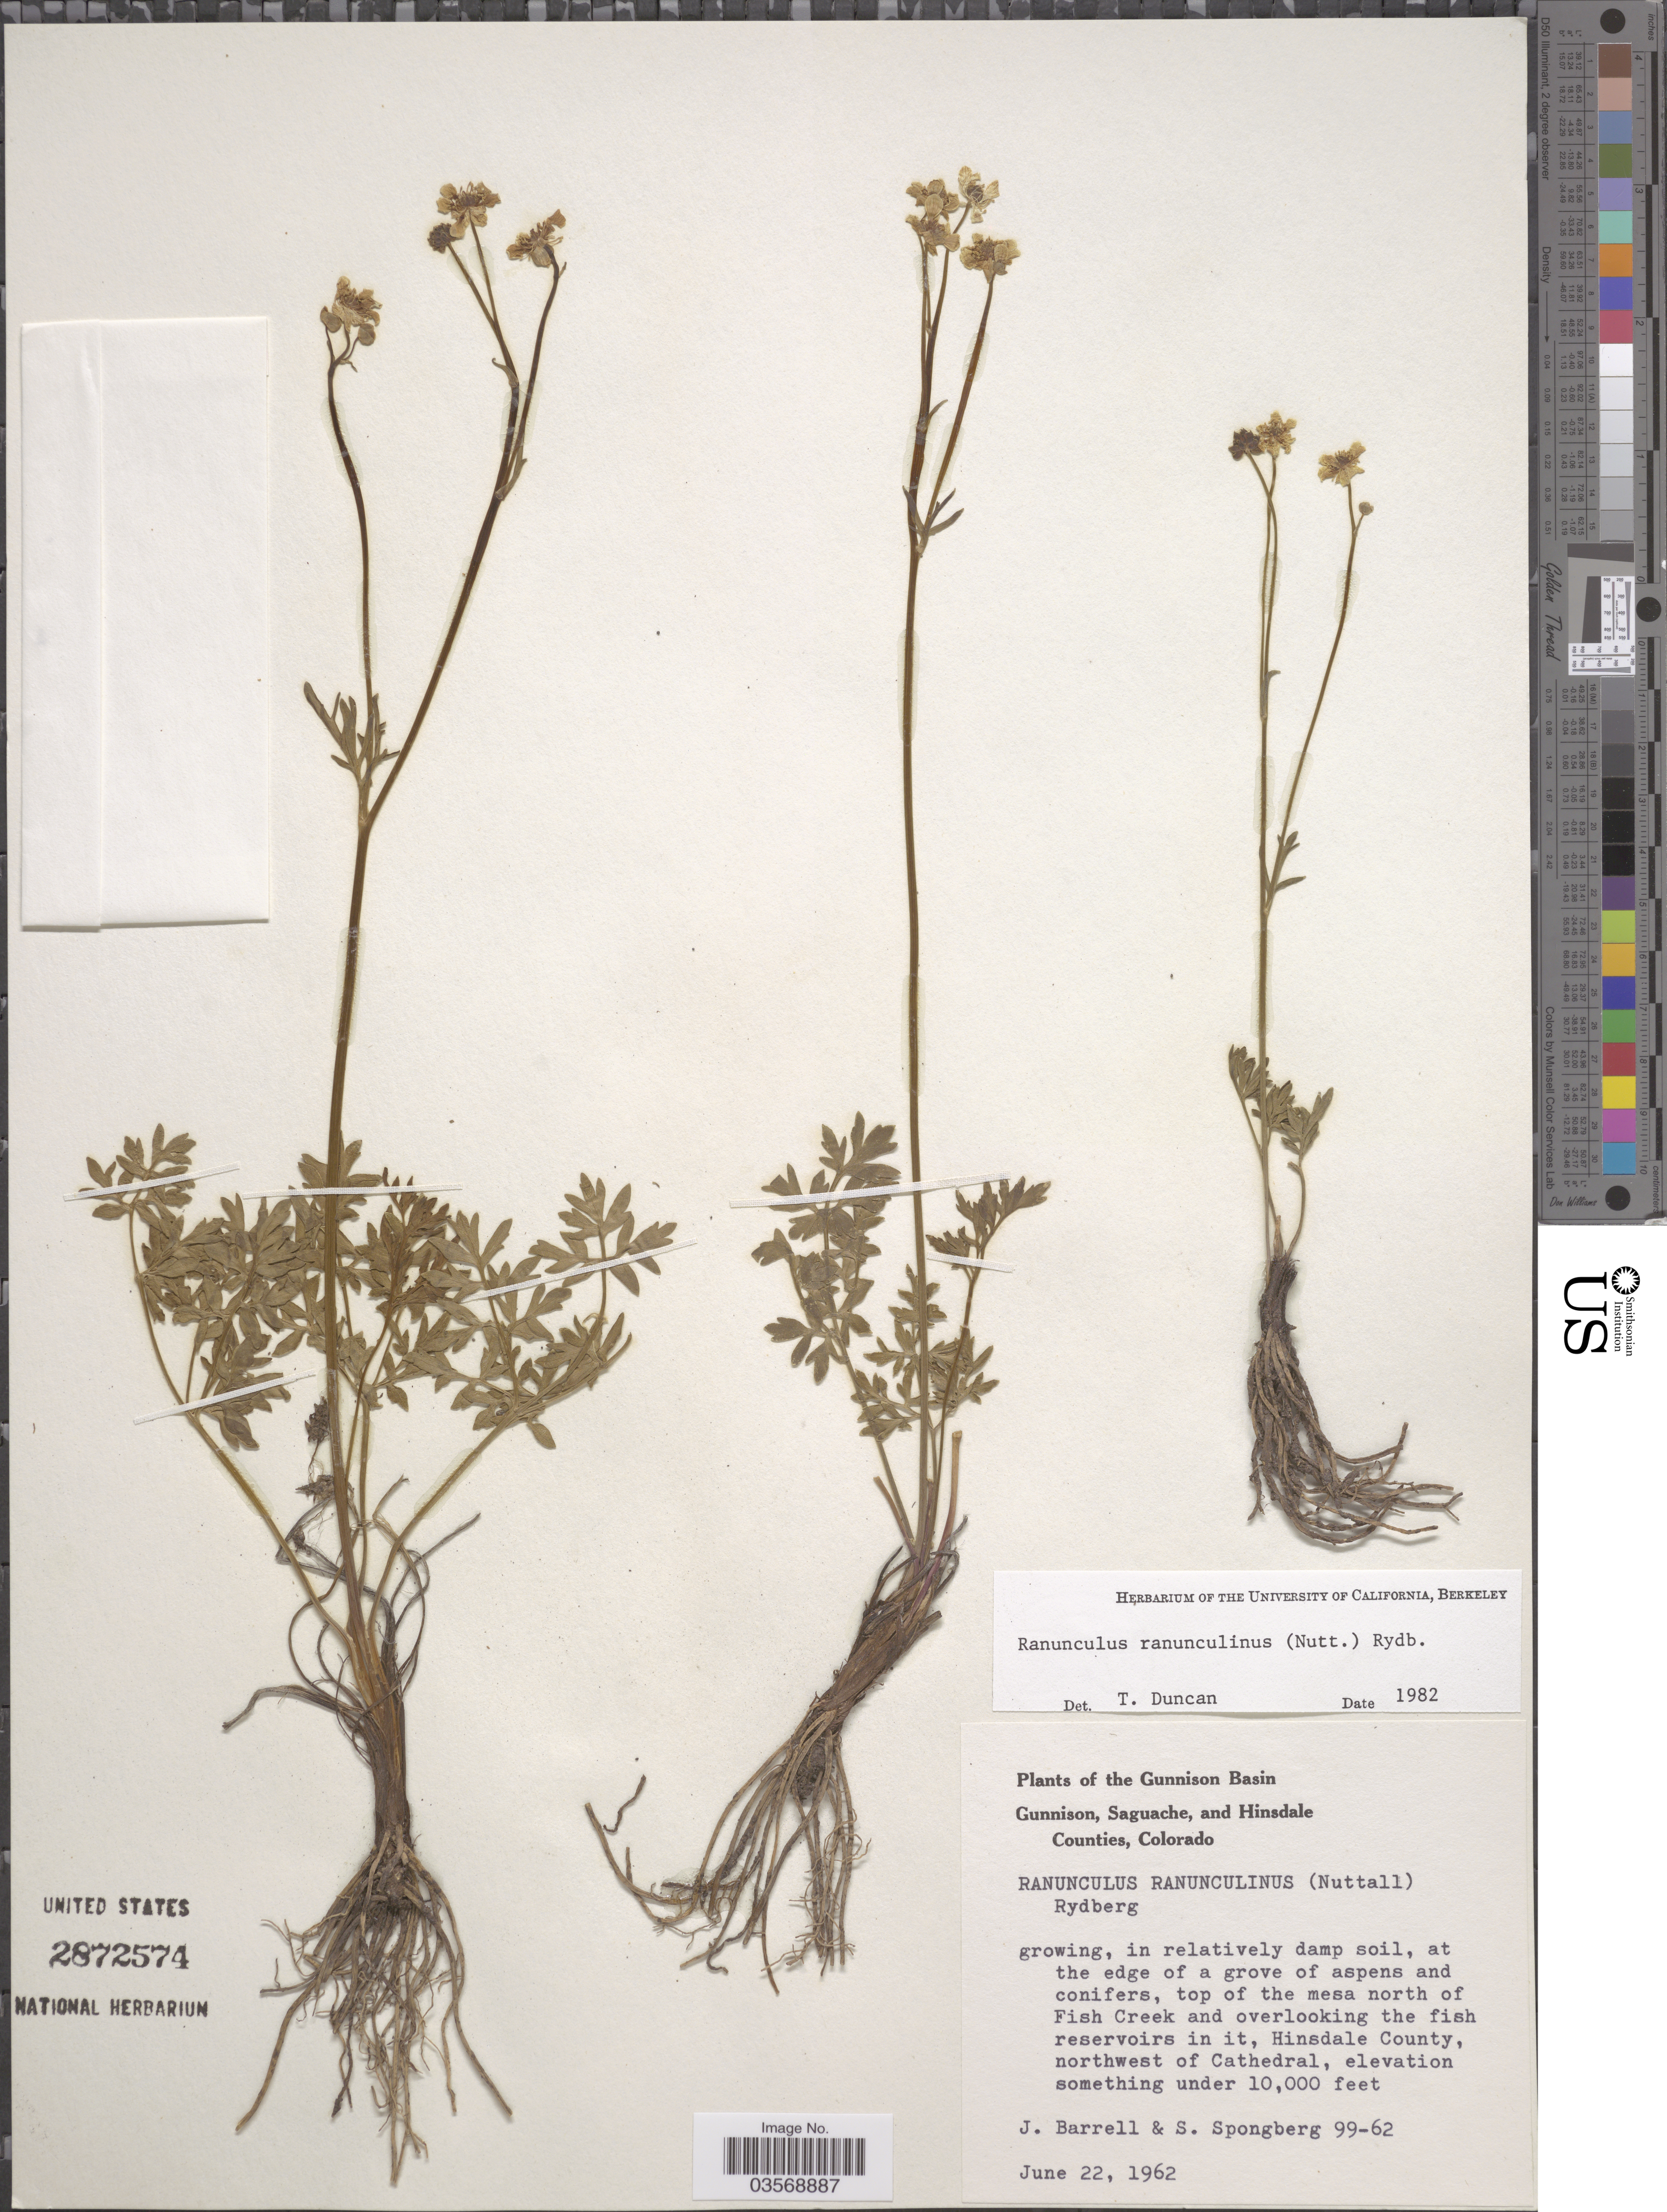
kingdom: Plantae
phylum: Tracheophyta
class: Magnoliopsida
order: Ranunculales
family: Ranunculaceae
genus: Ranunculus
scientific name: Ranunculus ranunculinus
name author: (Nutt.) Rydb.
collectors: J. Barrell & S. A.Spongberg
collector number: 99-62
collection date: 1962-06-22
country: United States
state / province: Colorado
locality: The Gunnison Basin. Top of the mesa north of Fish Creek and overlooking the fish reservoirs in it, Hinsdale County, northwest of Cathedral.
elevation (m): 3048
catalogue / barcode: US 2872574